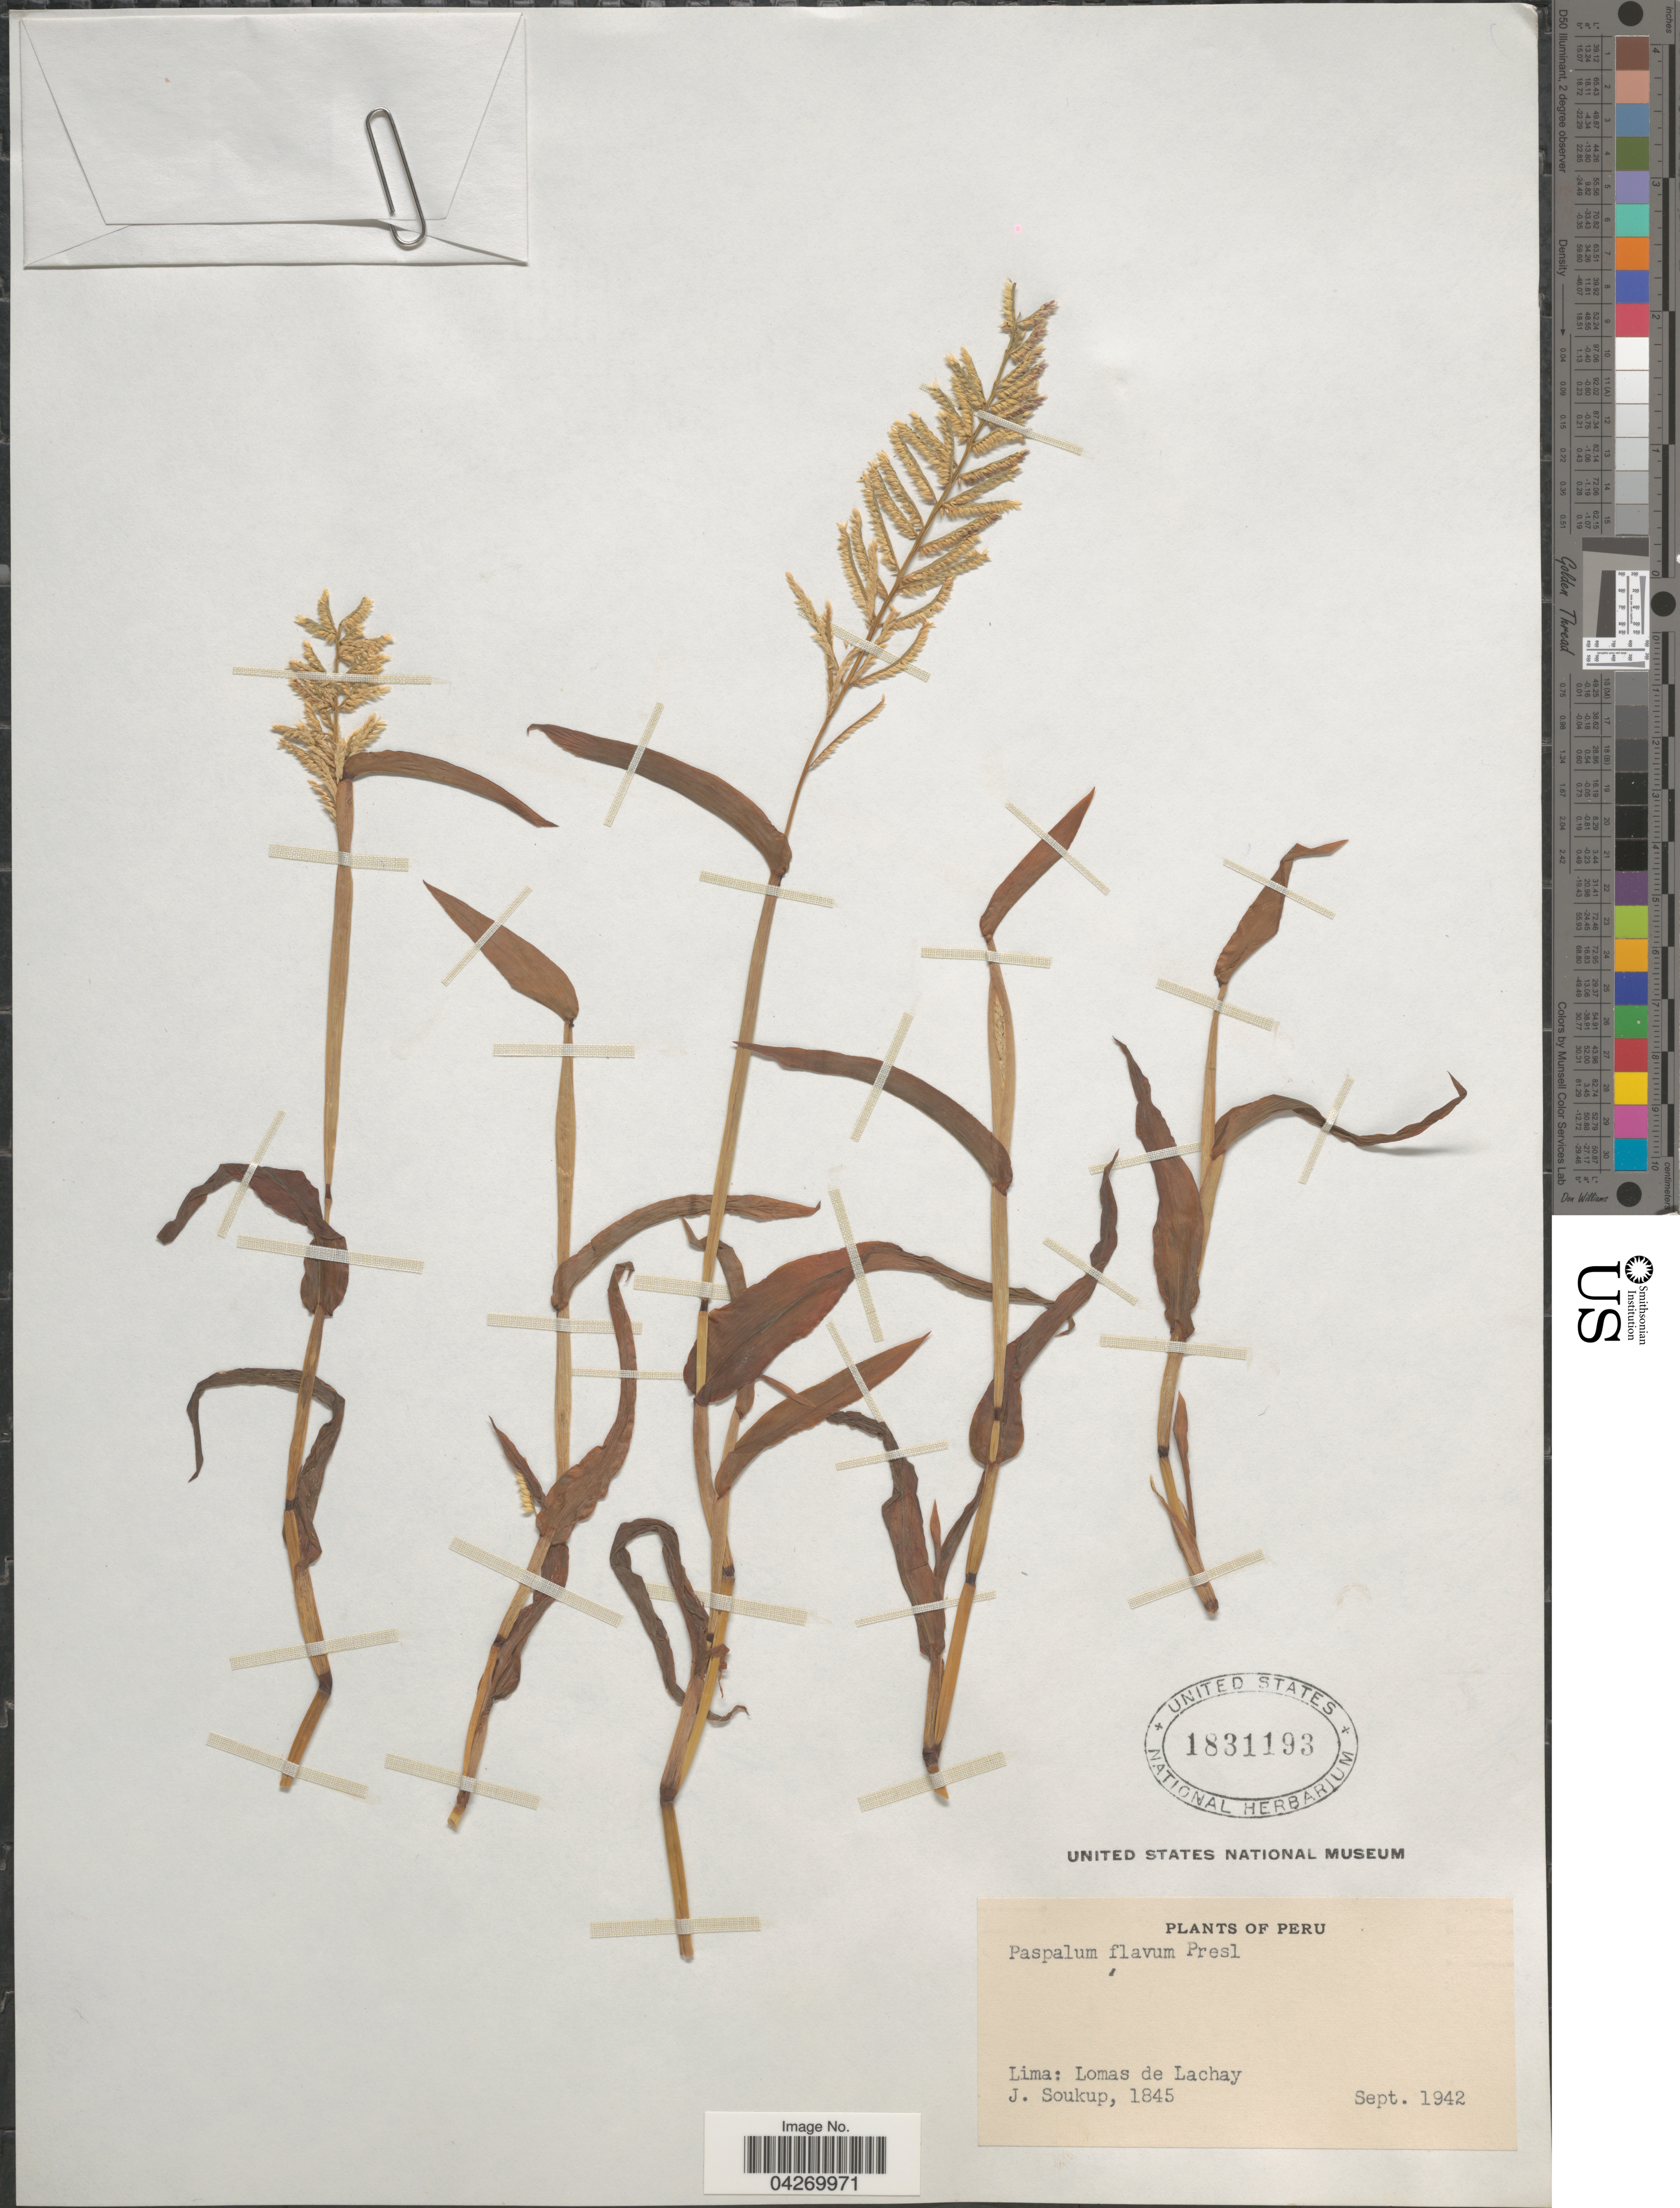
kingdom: Plantae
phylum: Tracheophyta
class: Liliopsida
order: Poales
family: Poaceae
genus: Paspalum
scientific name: Paspalum flavum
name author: J. Presl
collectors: J. Soukup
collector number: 1845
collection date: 1942-09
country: Peru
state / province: Lima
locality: Lomas de Lachay.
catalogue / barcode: US 1831193